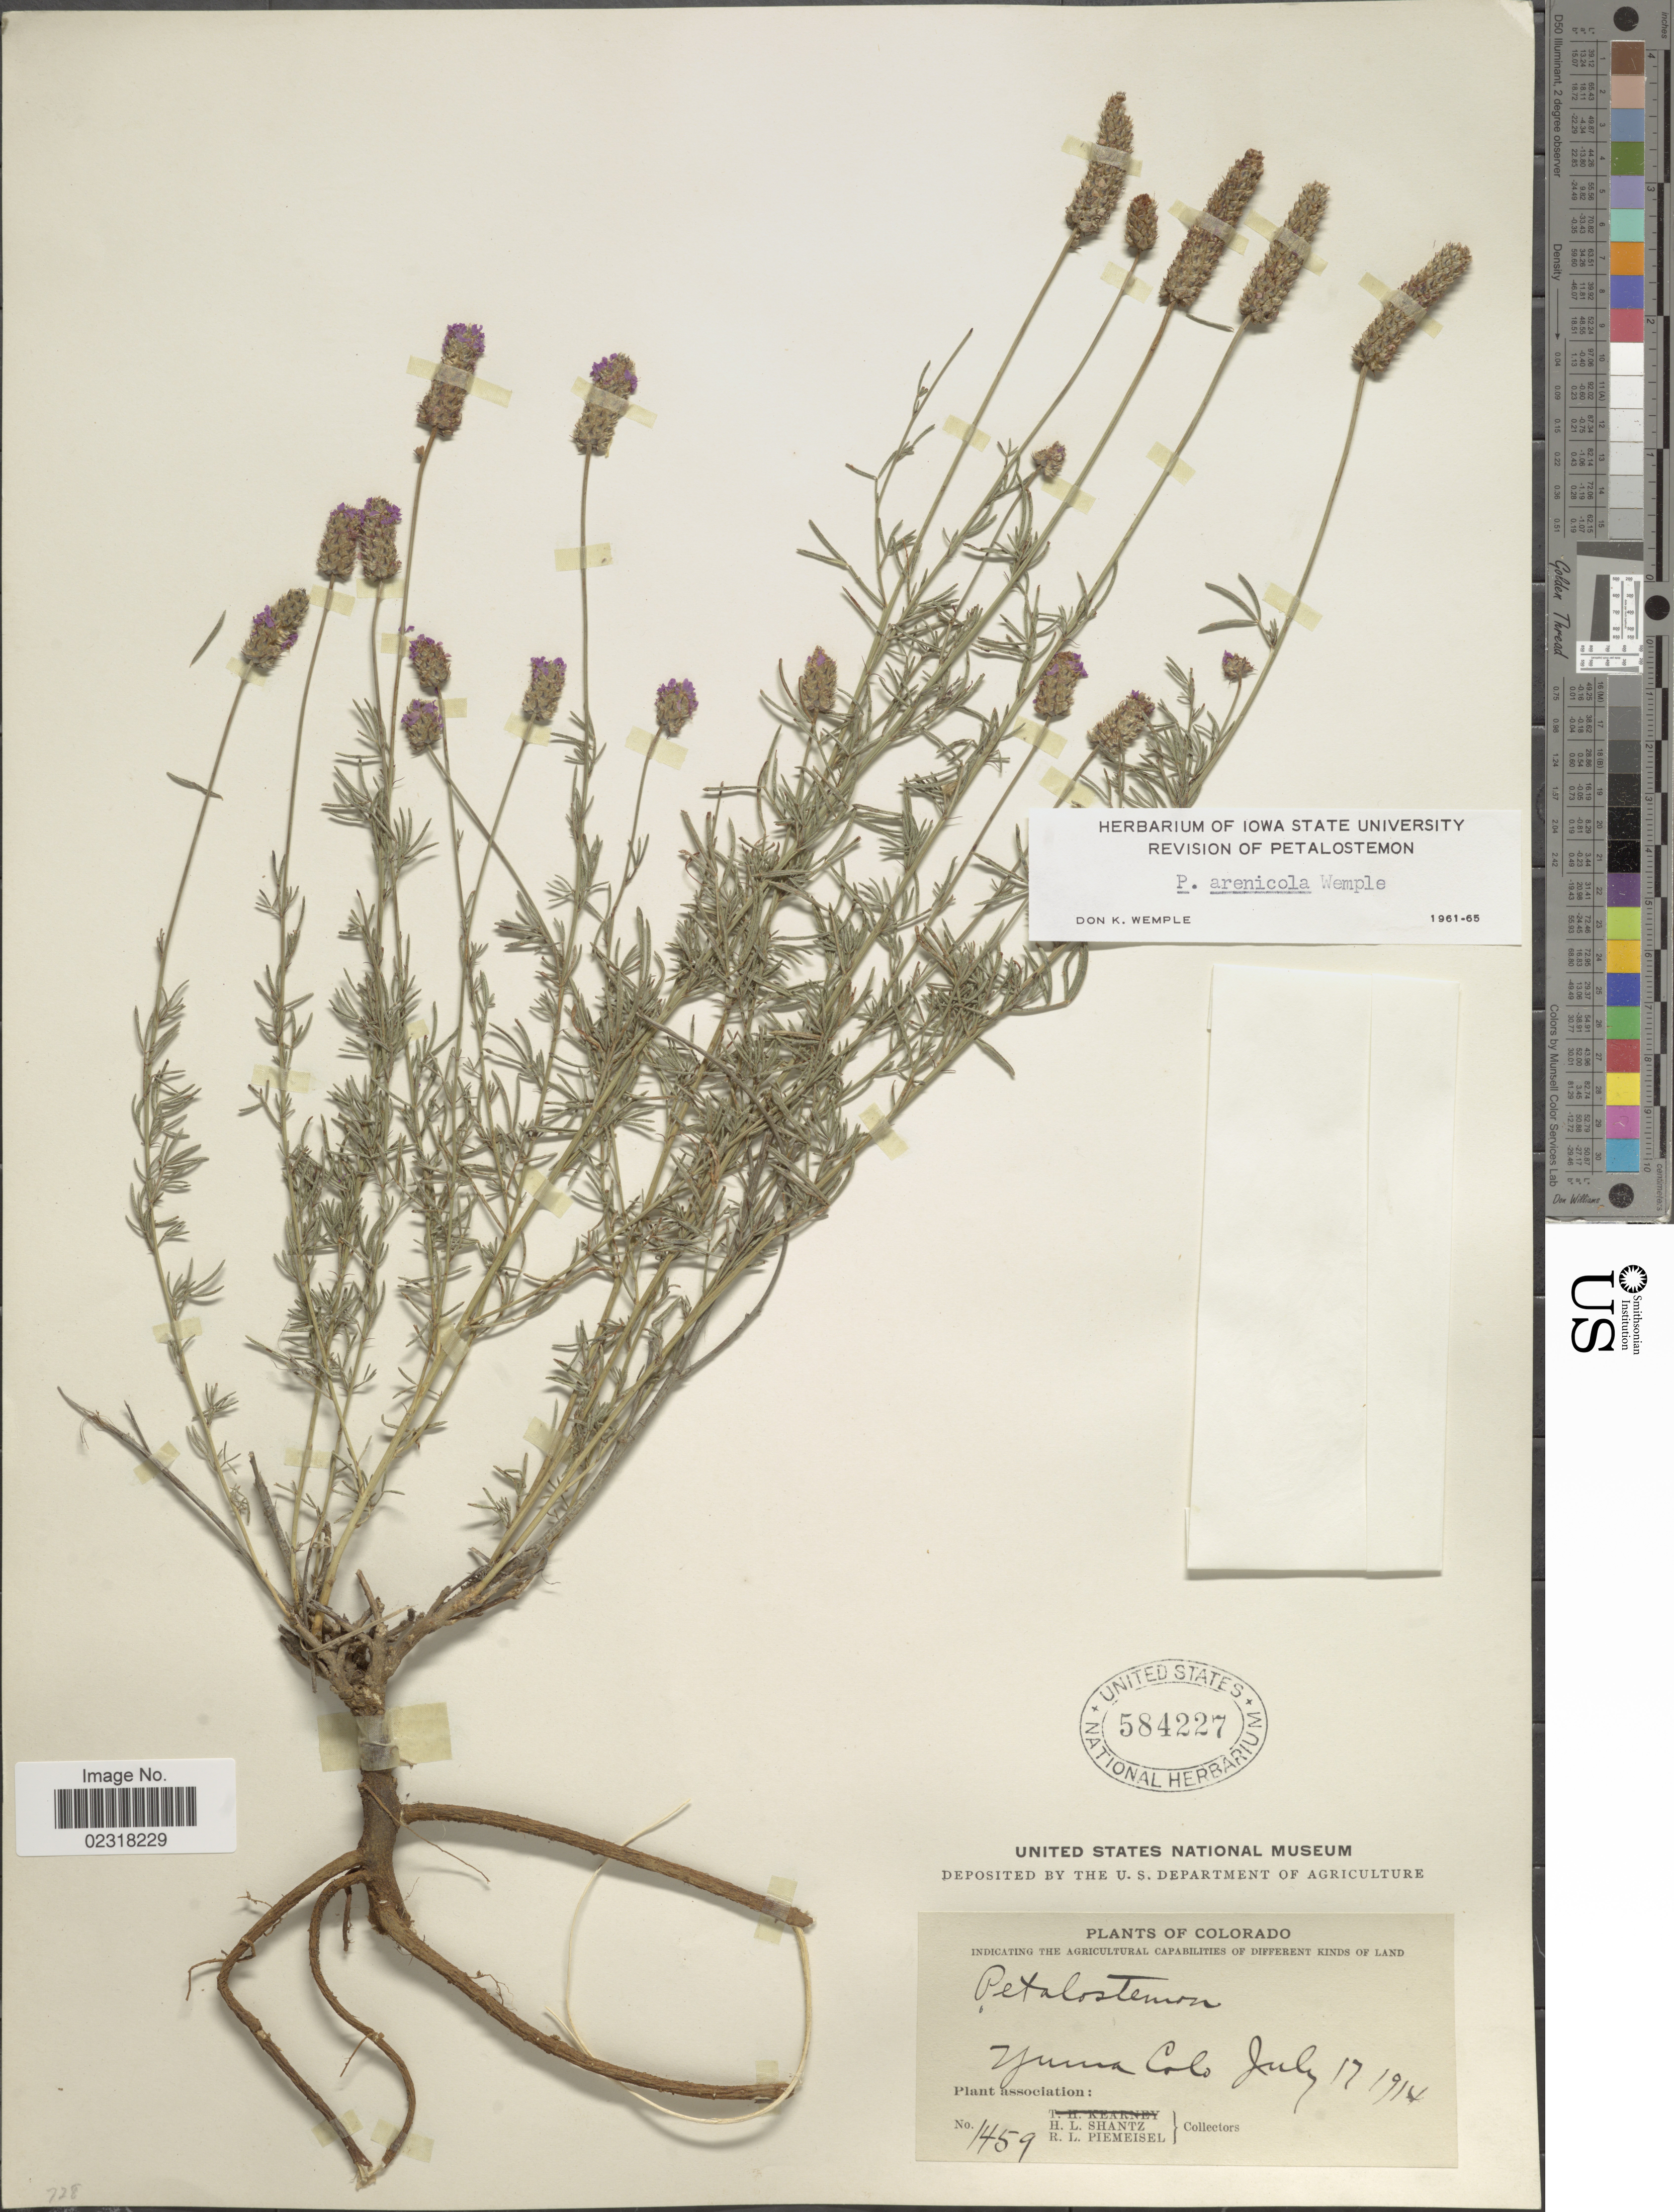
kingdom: Plantae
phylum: Tracheophyta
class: Magnoliopsida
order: Fabales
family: Fabaceae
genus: Dalea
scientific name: Dalea purpurea var. arenicola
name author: (Wemple) Barneby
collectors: H. Shantz & R. L. Piemeisel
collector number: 1459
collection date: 1914-07-17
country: United States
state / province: Colorado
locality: Yuma Colo, Plant association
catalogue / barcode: US 584227